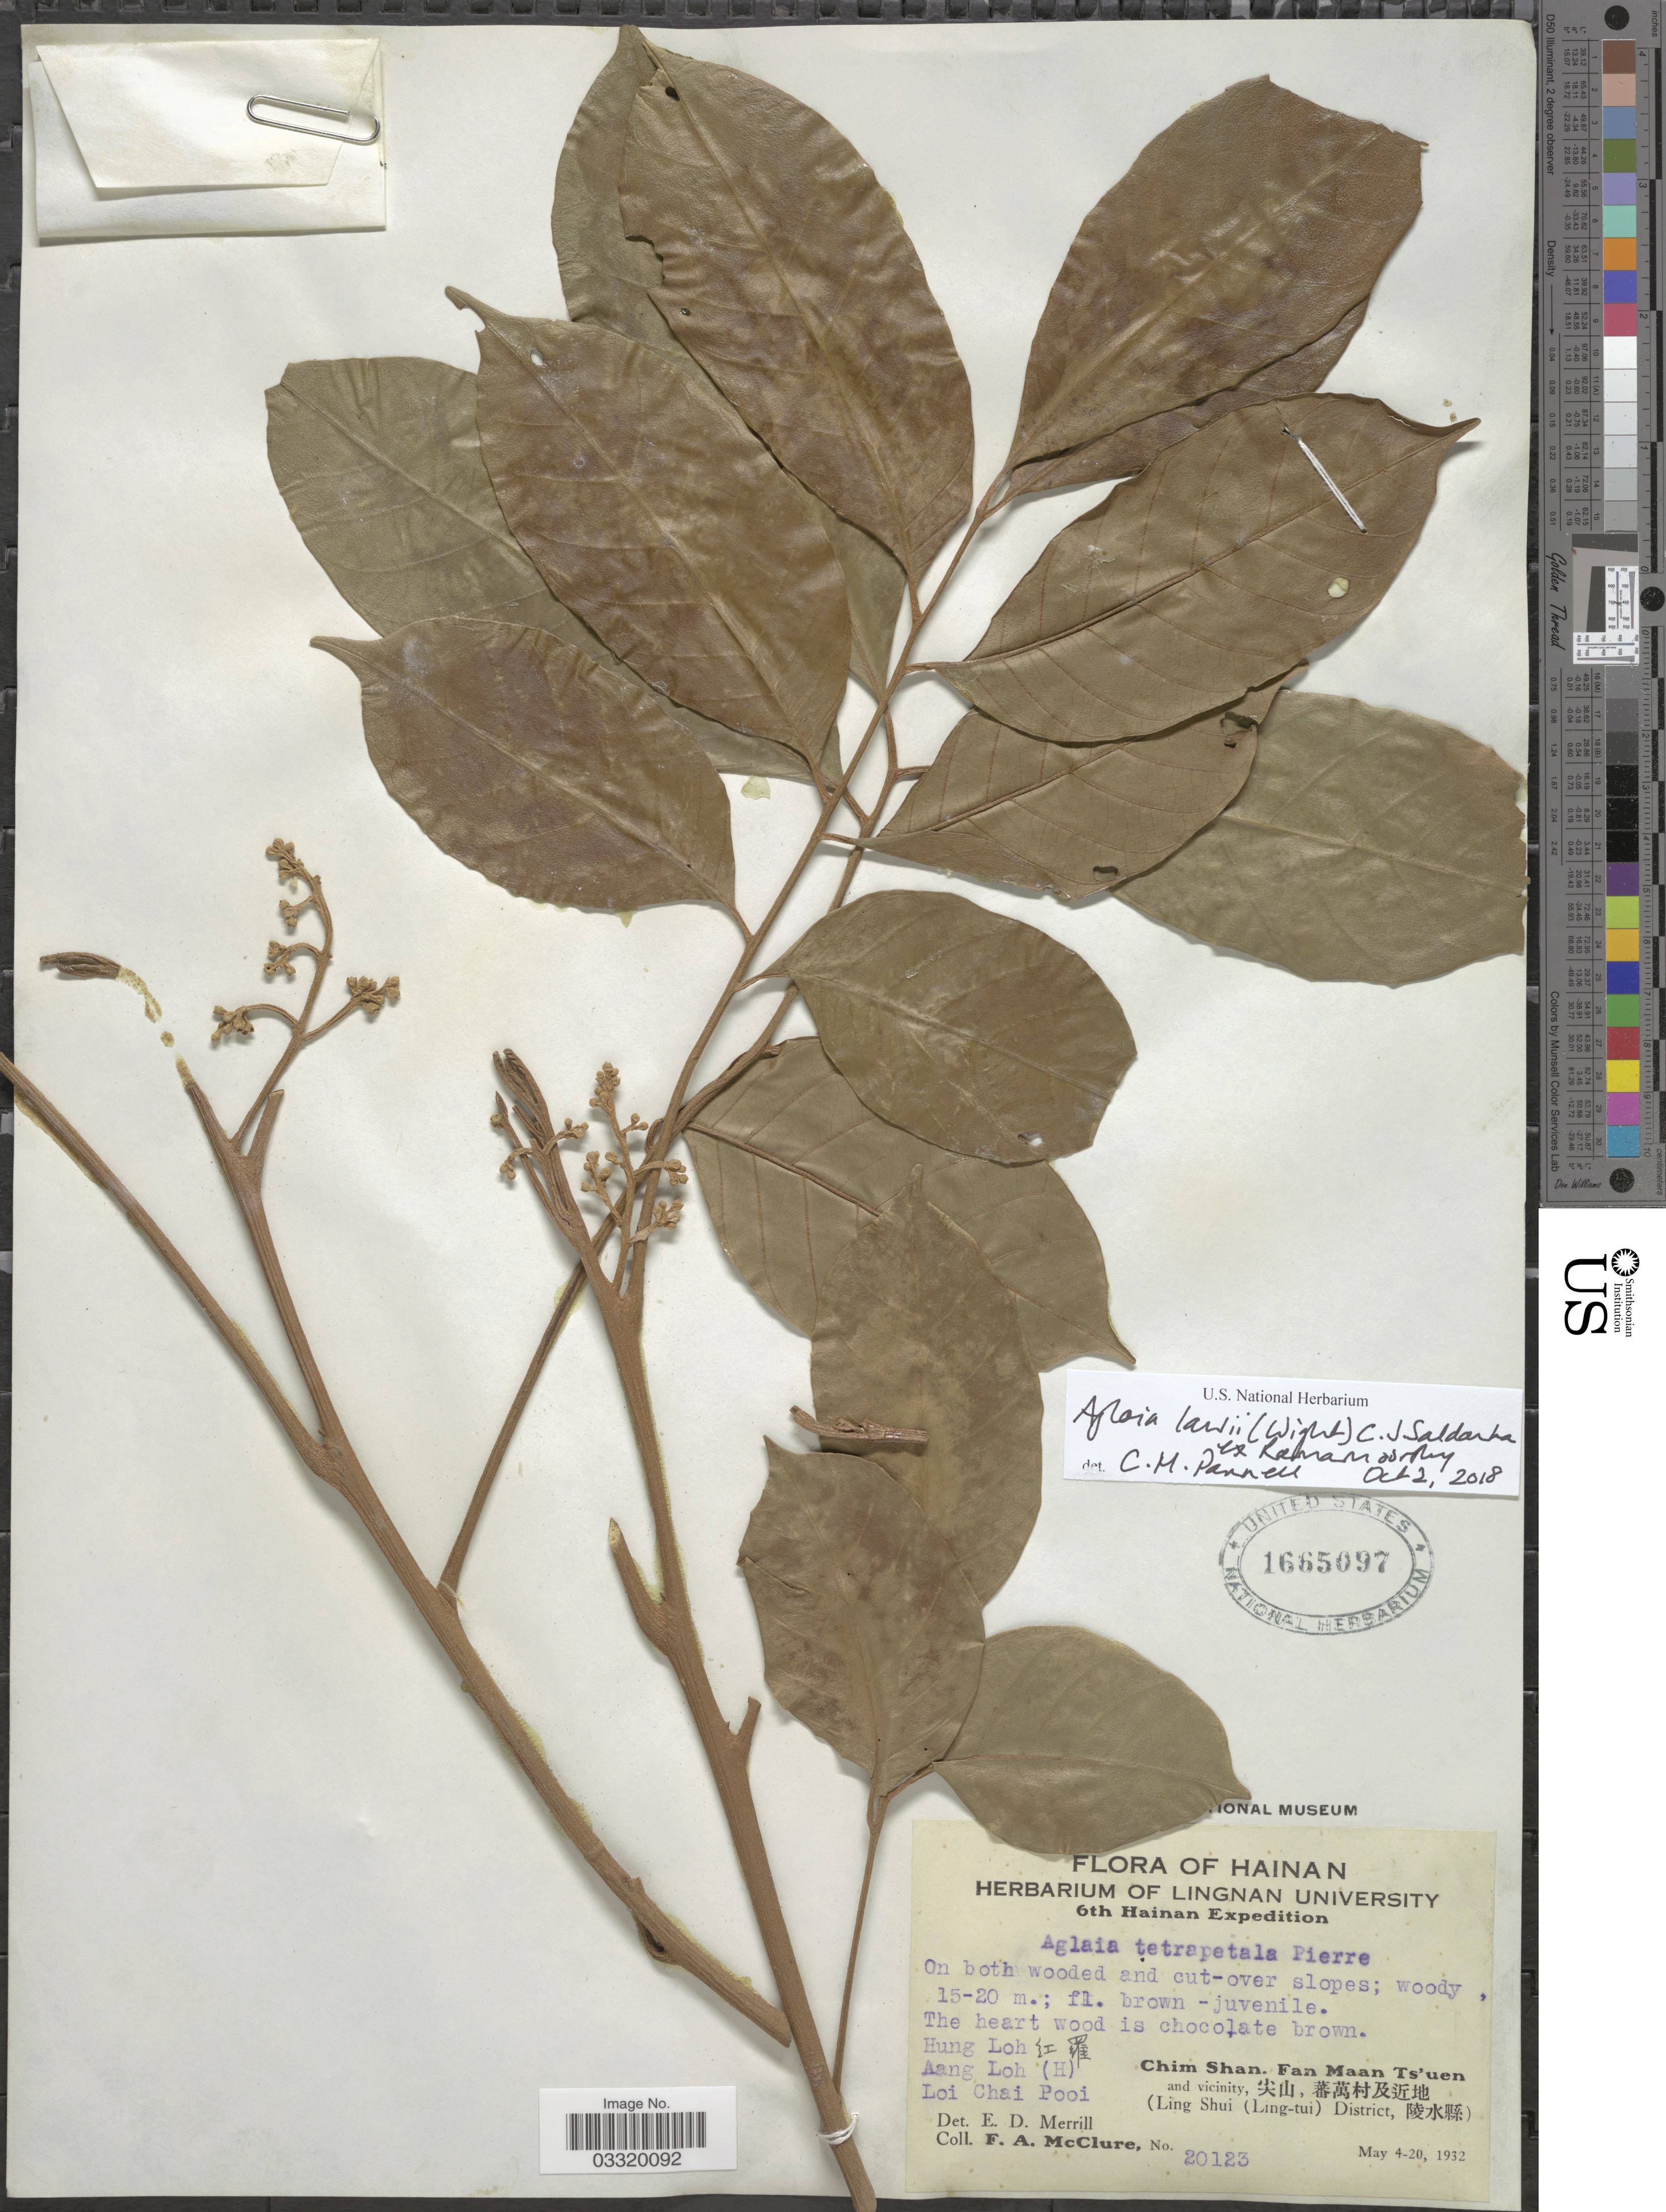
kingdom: Plantae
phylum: Tracheophyta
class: Magnoliopsida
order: Sapindales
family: Meliaceae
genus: Aglaia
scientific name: Aglaia lawii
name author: (Wight) C.J. Saldanha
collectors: F. A. McClure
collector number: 20123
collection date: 1932-05-04/1932-05-20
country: China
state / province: Hainan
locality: Hung Loh X. Aang Loh (H). Loi Chai Pooi. Chim Shan. Fan Maan Ts'uen and vicinity, X, X. (Ling Shui (Ling-tui) District, X).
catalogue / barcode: US 1665097